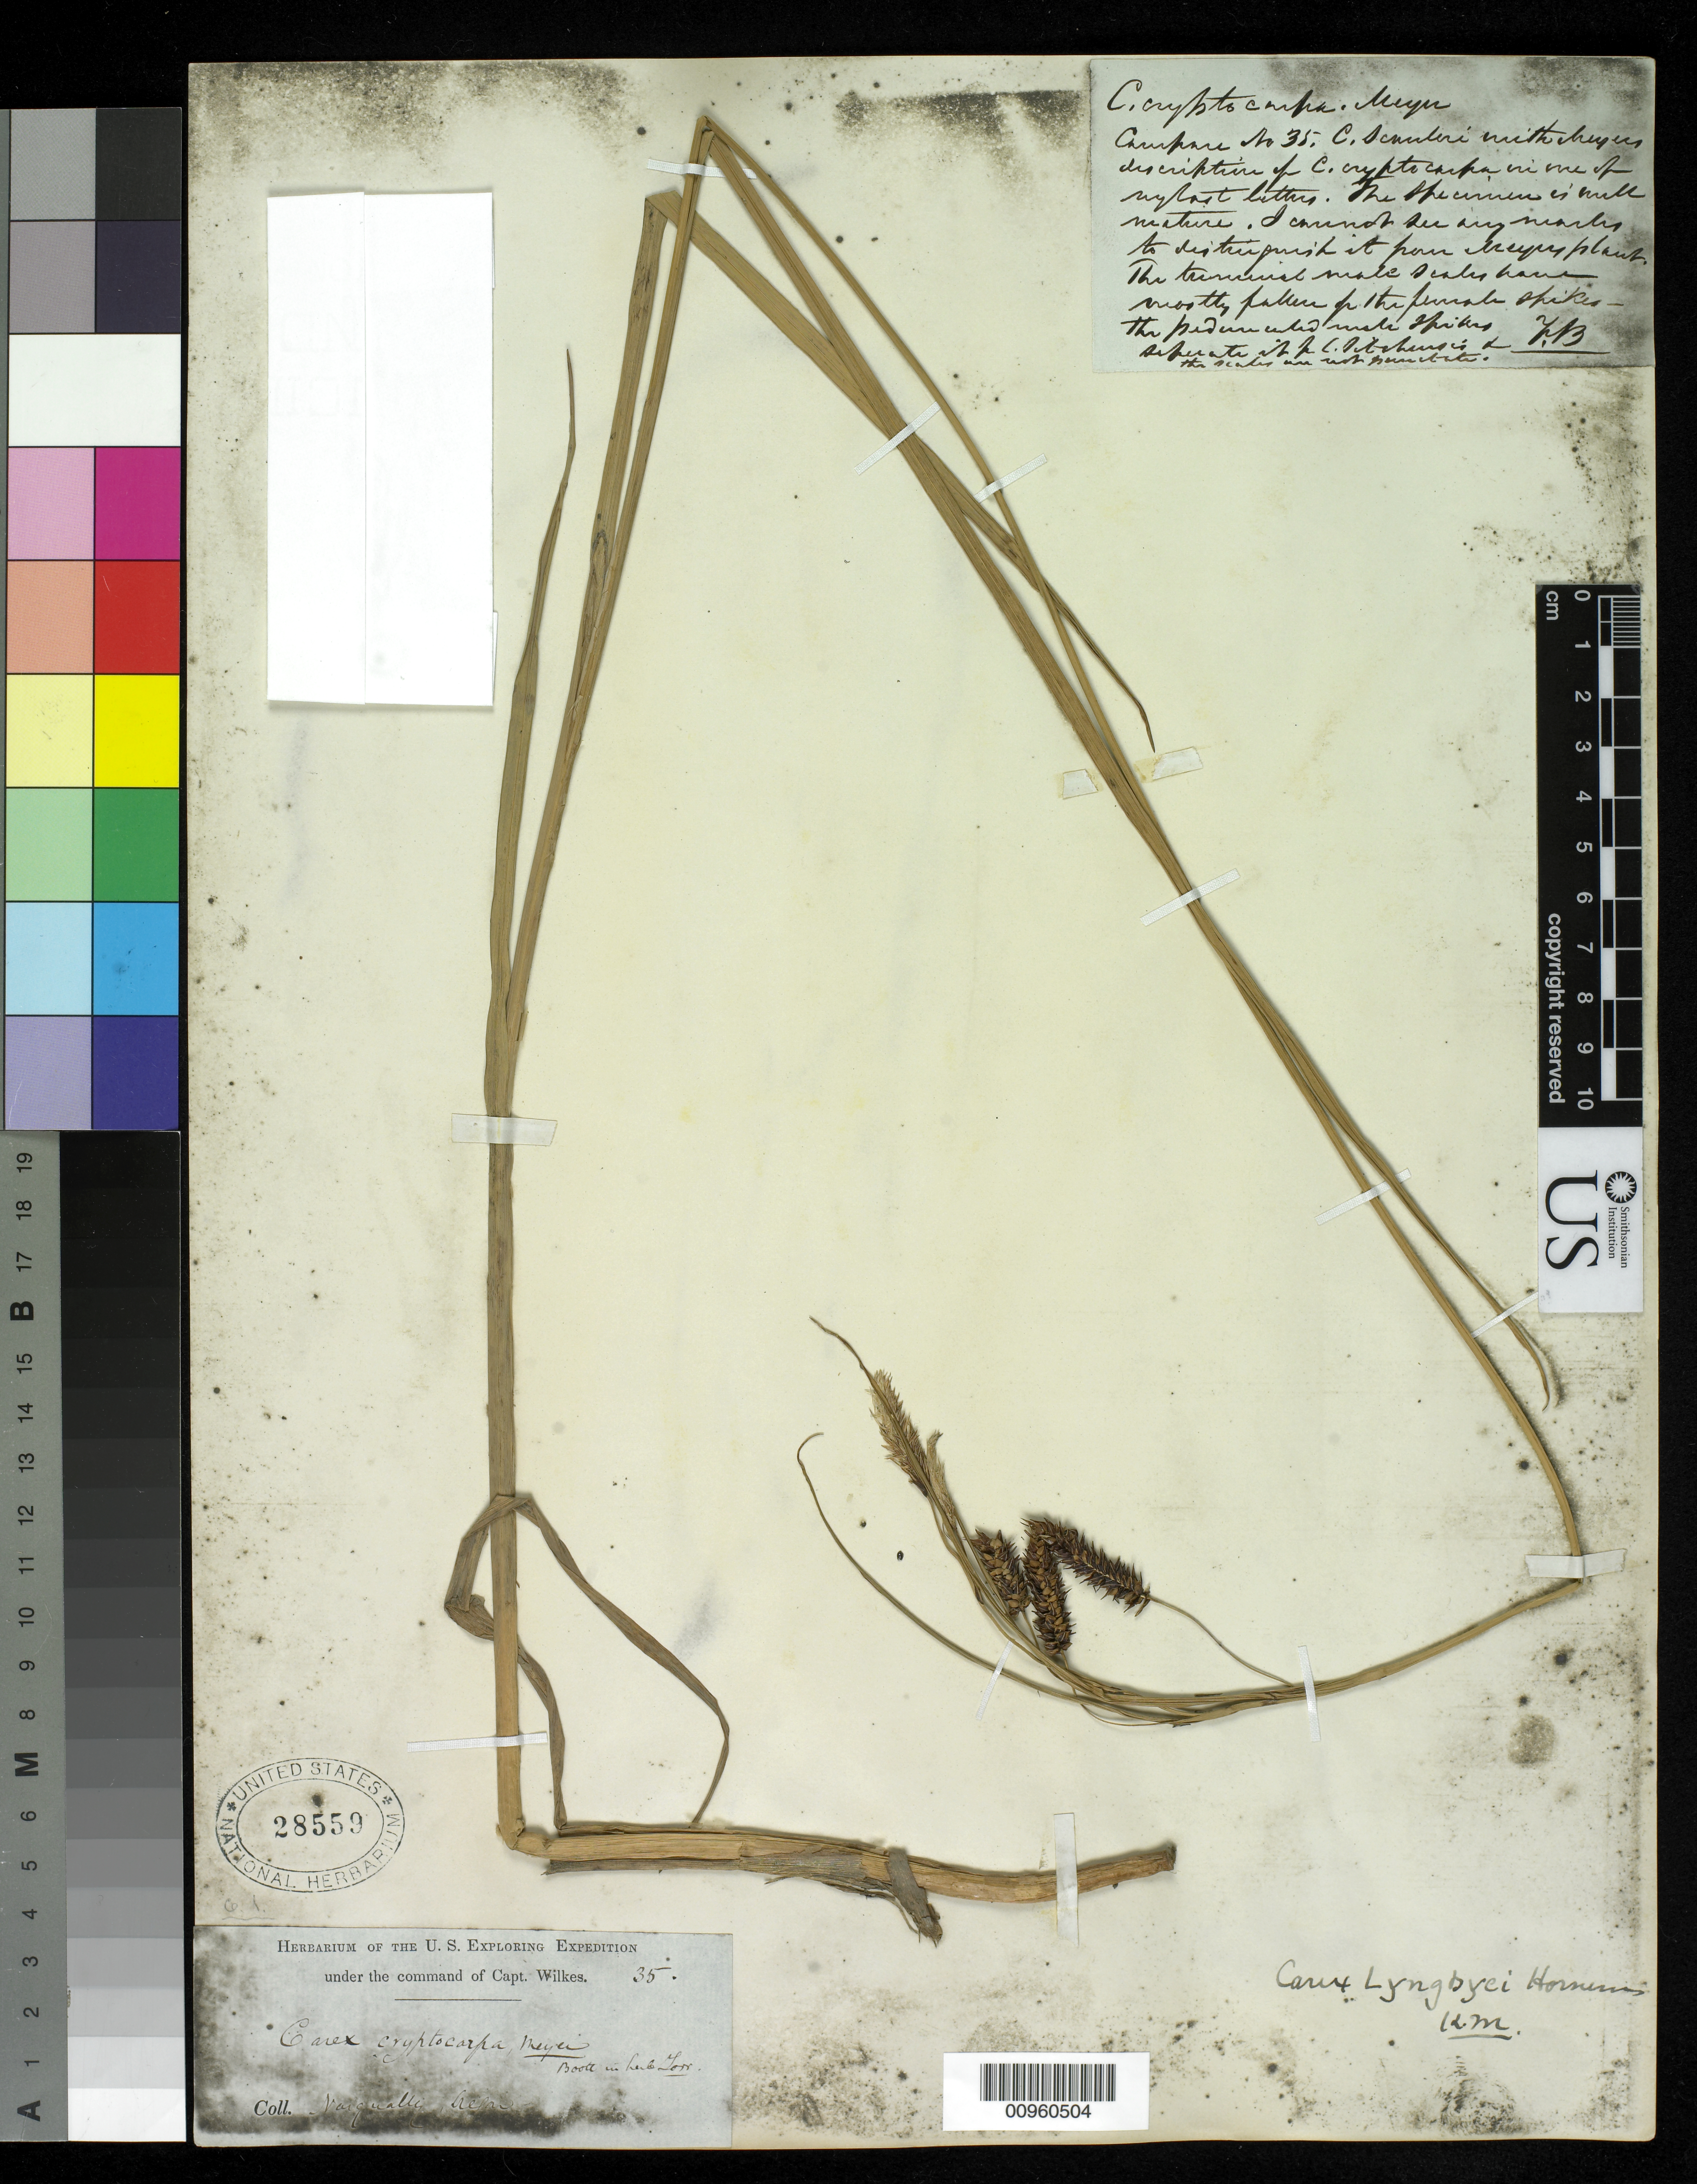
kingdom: Plantae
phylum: Tracheophyta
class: Liliopsida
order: Poales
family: Cyperaceae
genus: Carex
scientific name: Carex lyngbyei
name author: Hornem.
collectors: Wilkes Explor. Exped.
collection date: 1838/1842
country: United States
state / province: Oregon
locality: Nasqually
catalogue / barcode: US 28559